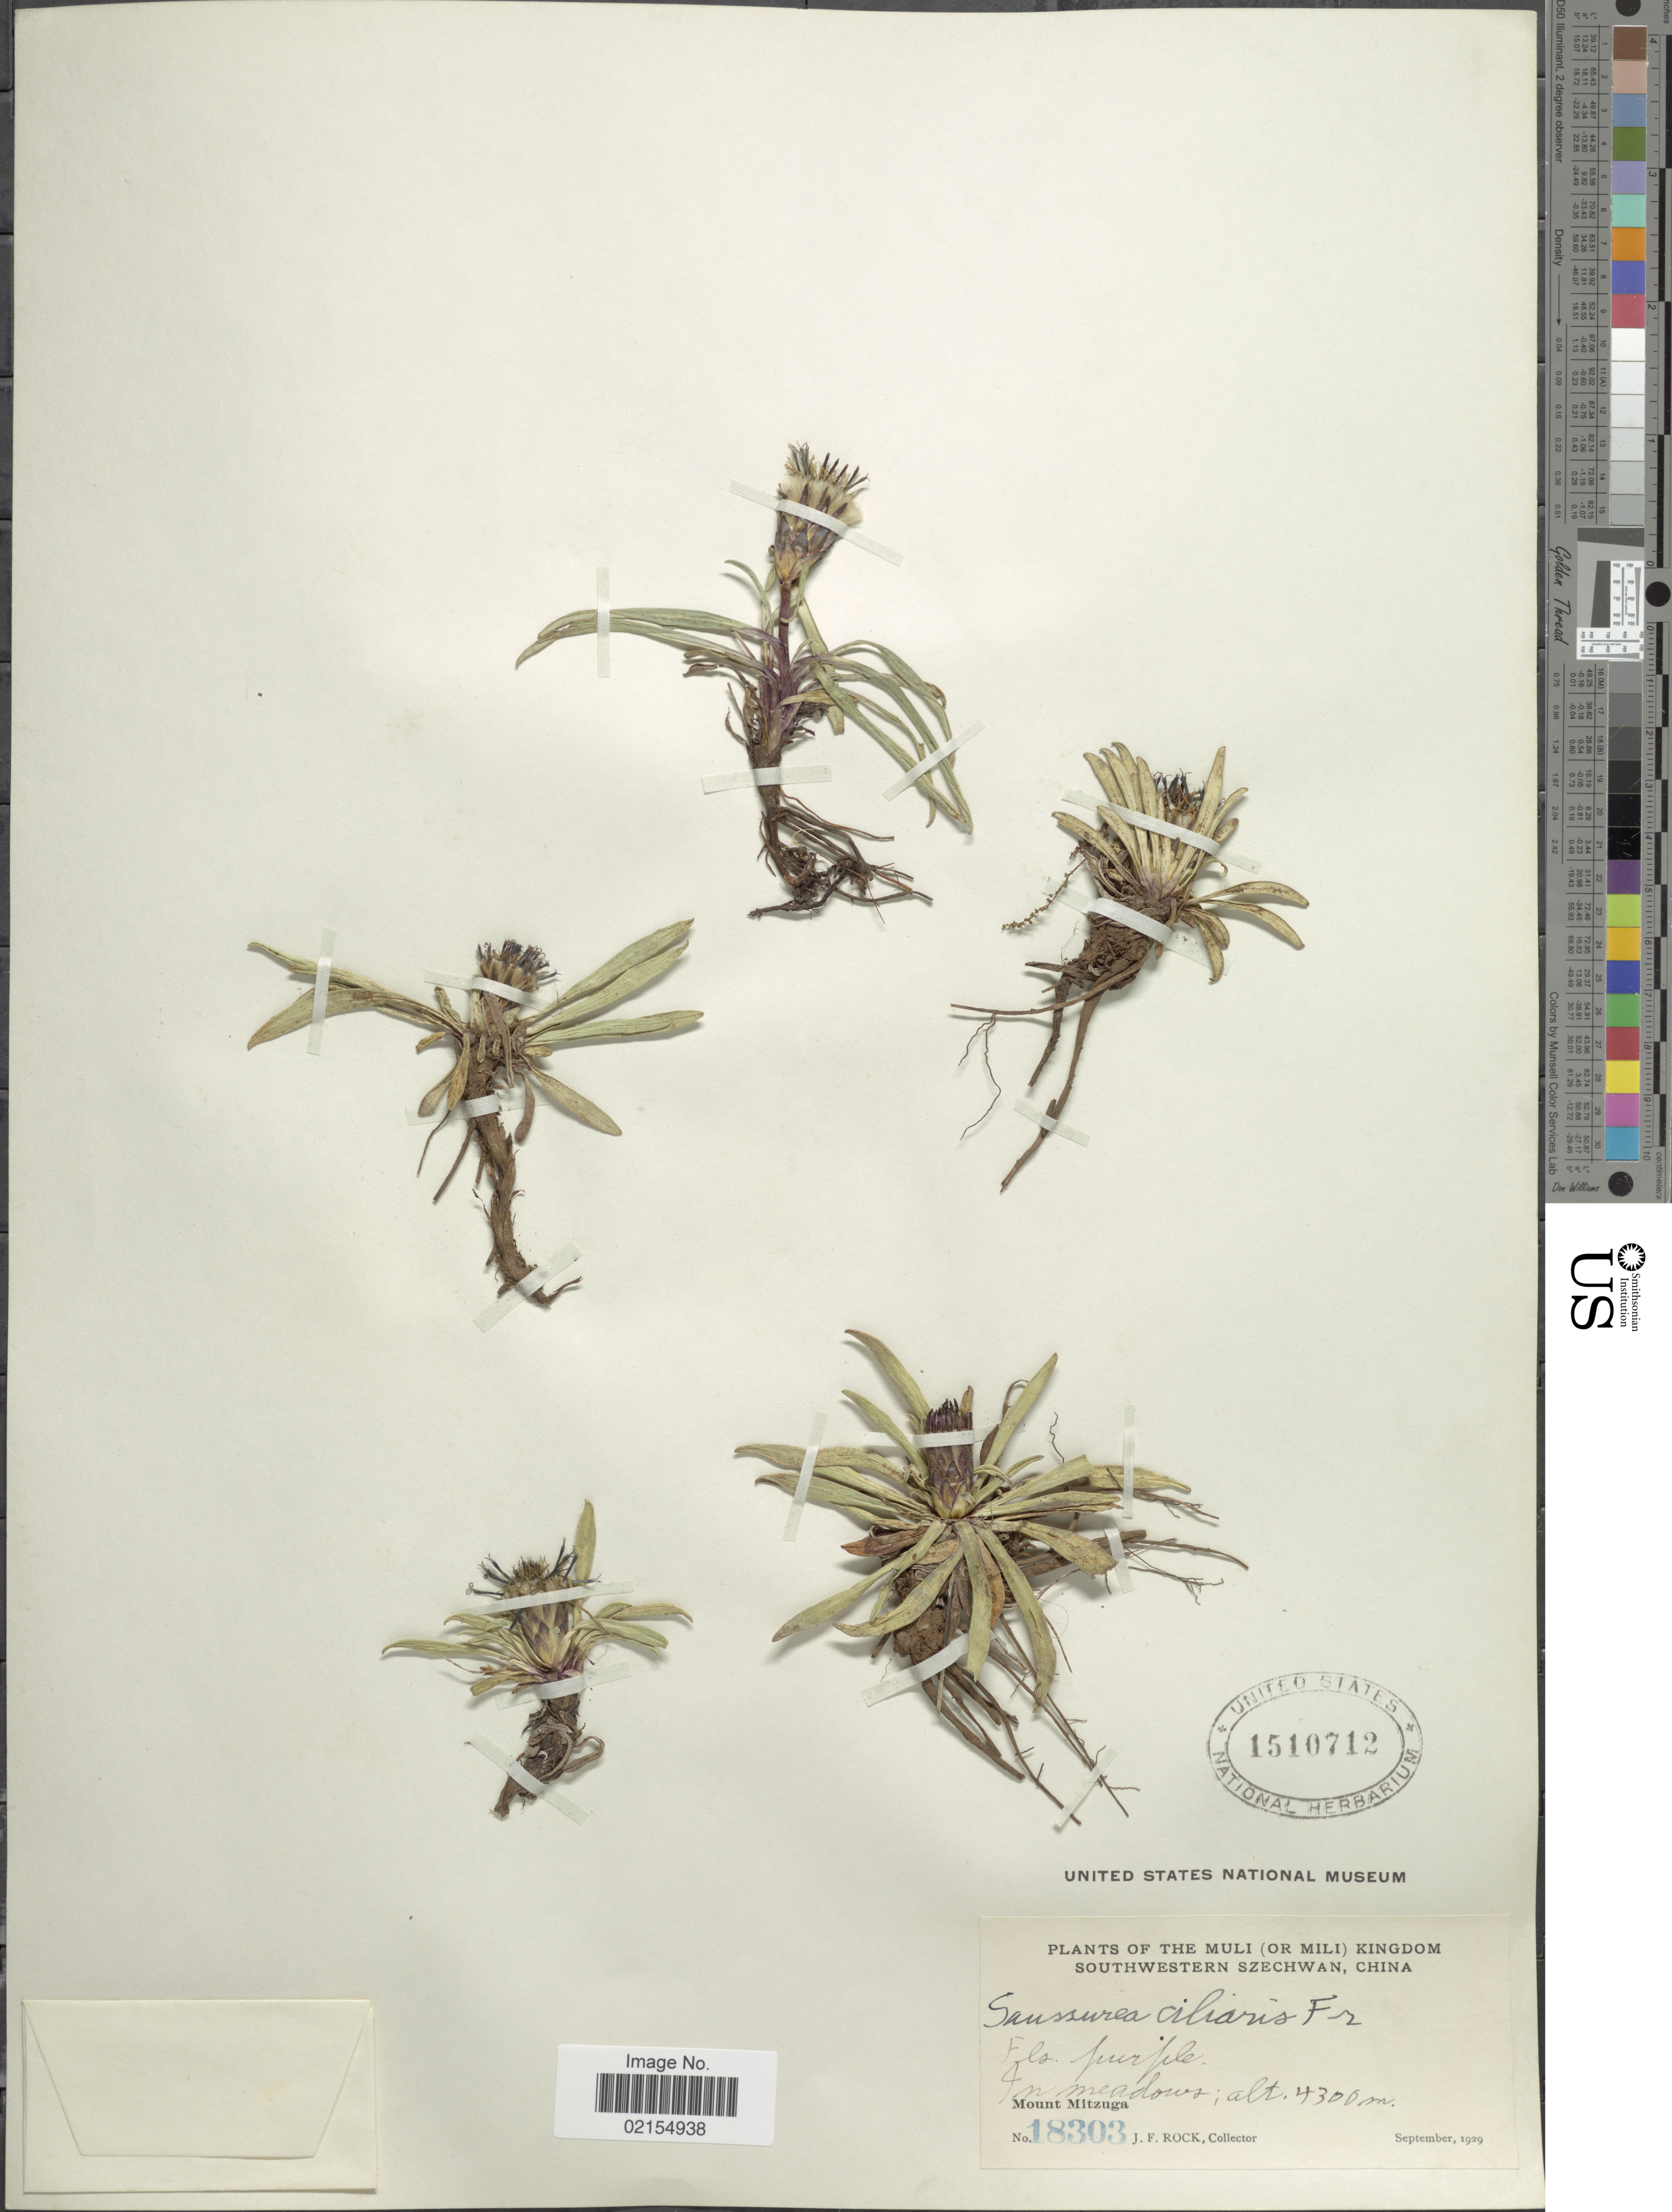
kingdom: Plantae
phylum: Tracheophyta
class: Magnoliopsida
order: Asterales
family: Asteraceae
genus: Saussurea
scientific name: Saussurea ciliaris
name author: Franch.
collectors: J. Rock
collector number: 18303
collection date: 1929-09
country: China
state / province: Sichuan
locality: The Muli (Or Mili) Kingdom Southwestern Szechwan, China, Mount Mitzuga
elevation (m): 4300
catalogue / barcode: US 1510712